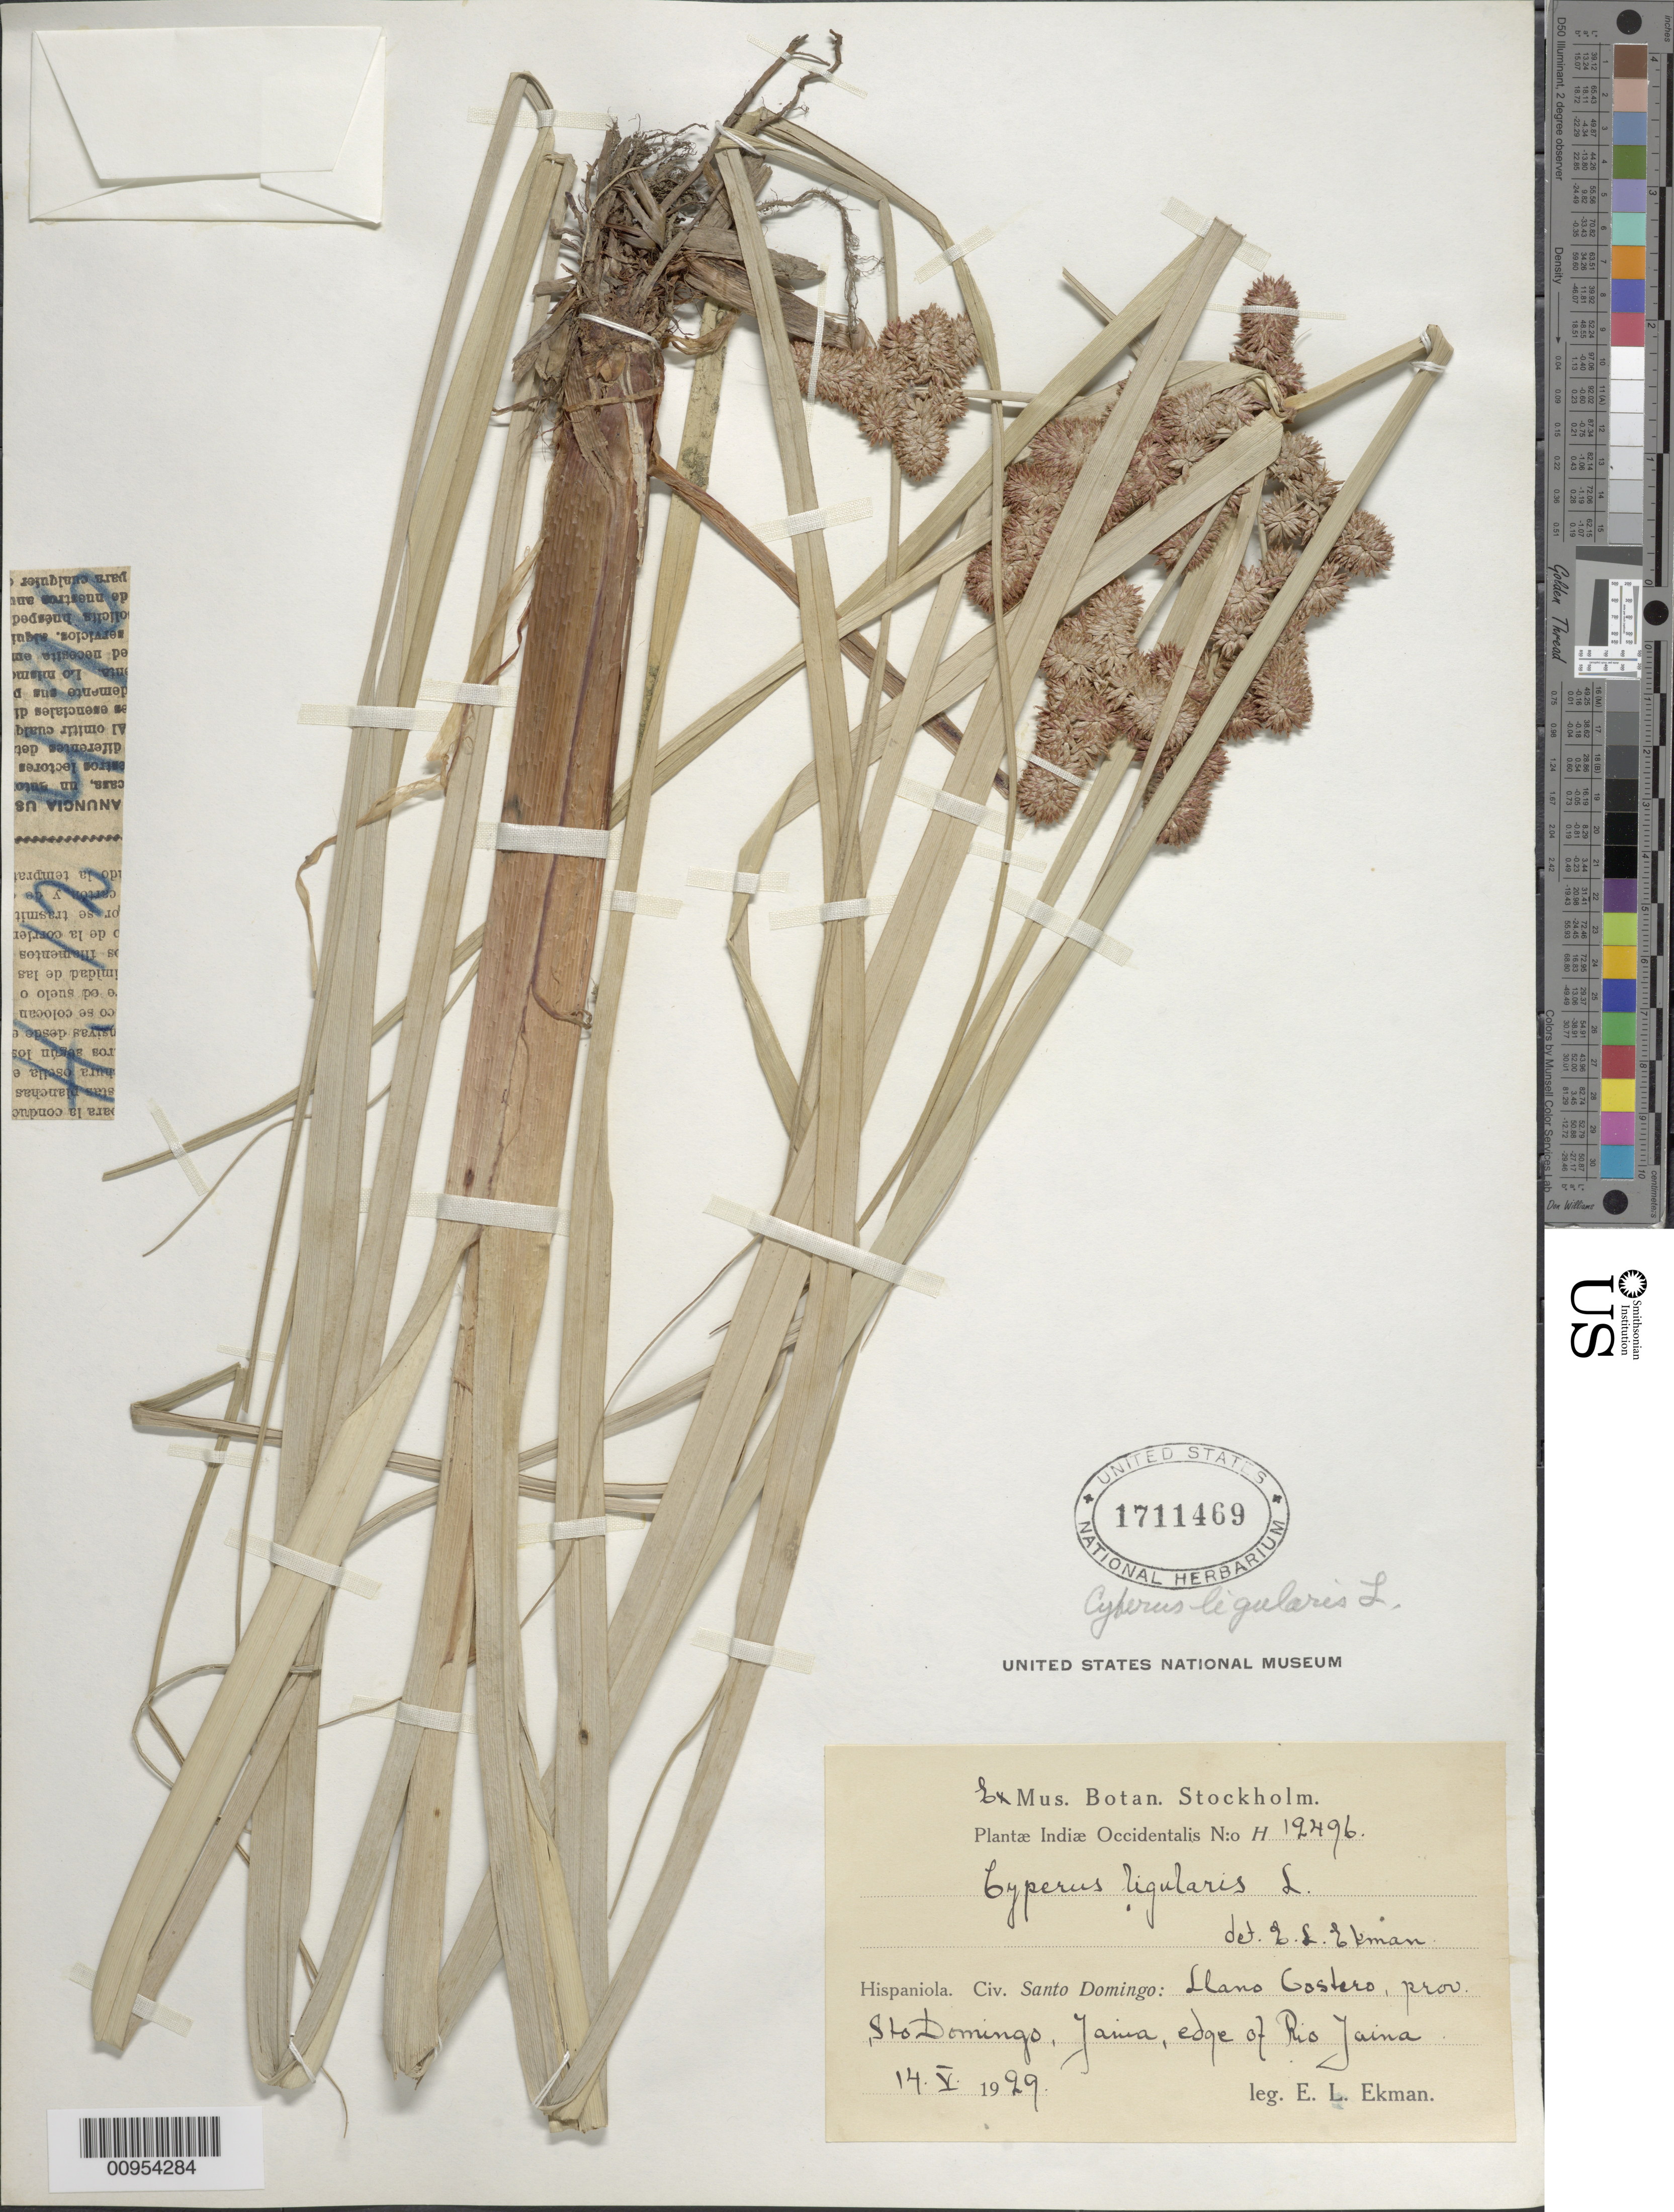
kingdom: Plantae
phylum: Tracheophyta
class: Liliopsida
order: Poales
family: Cyperaceae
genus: Cyperus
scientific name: Cyperus ligularis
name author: L.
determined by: Ekman, E. L.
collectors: E. L. Ekman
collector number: H 12496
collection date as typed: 14 May 1929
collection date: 1929-05-14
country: Dominican Republic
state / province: Santo Domingo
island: Hispaniola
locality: Llano Costero, Jaina, edge of Rio Jaina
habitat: Edge of rio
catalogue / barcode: US 1701469